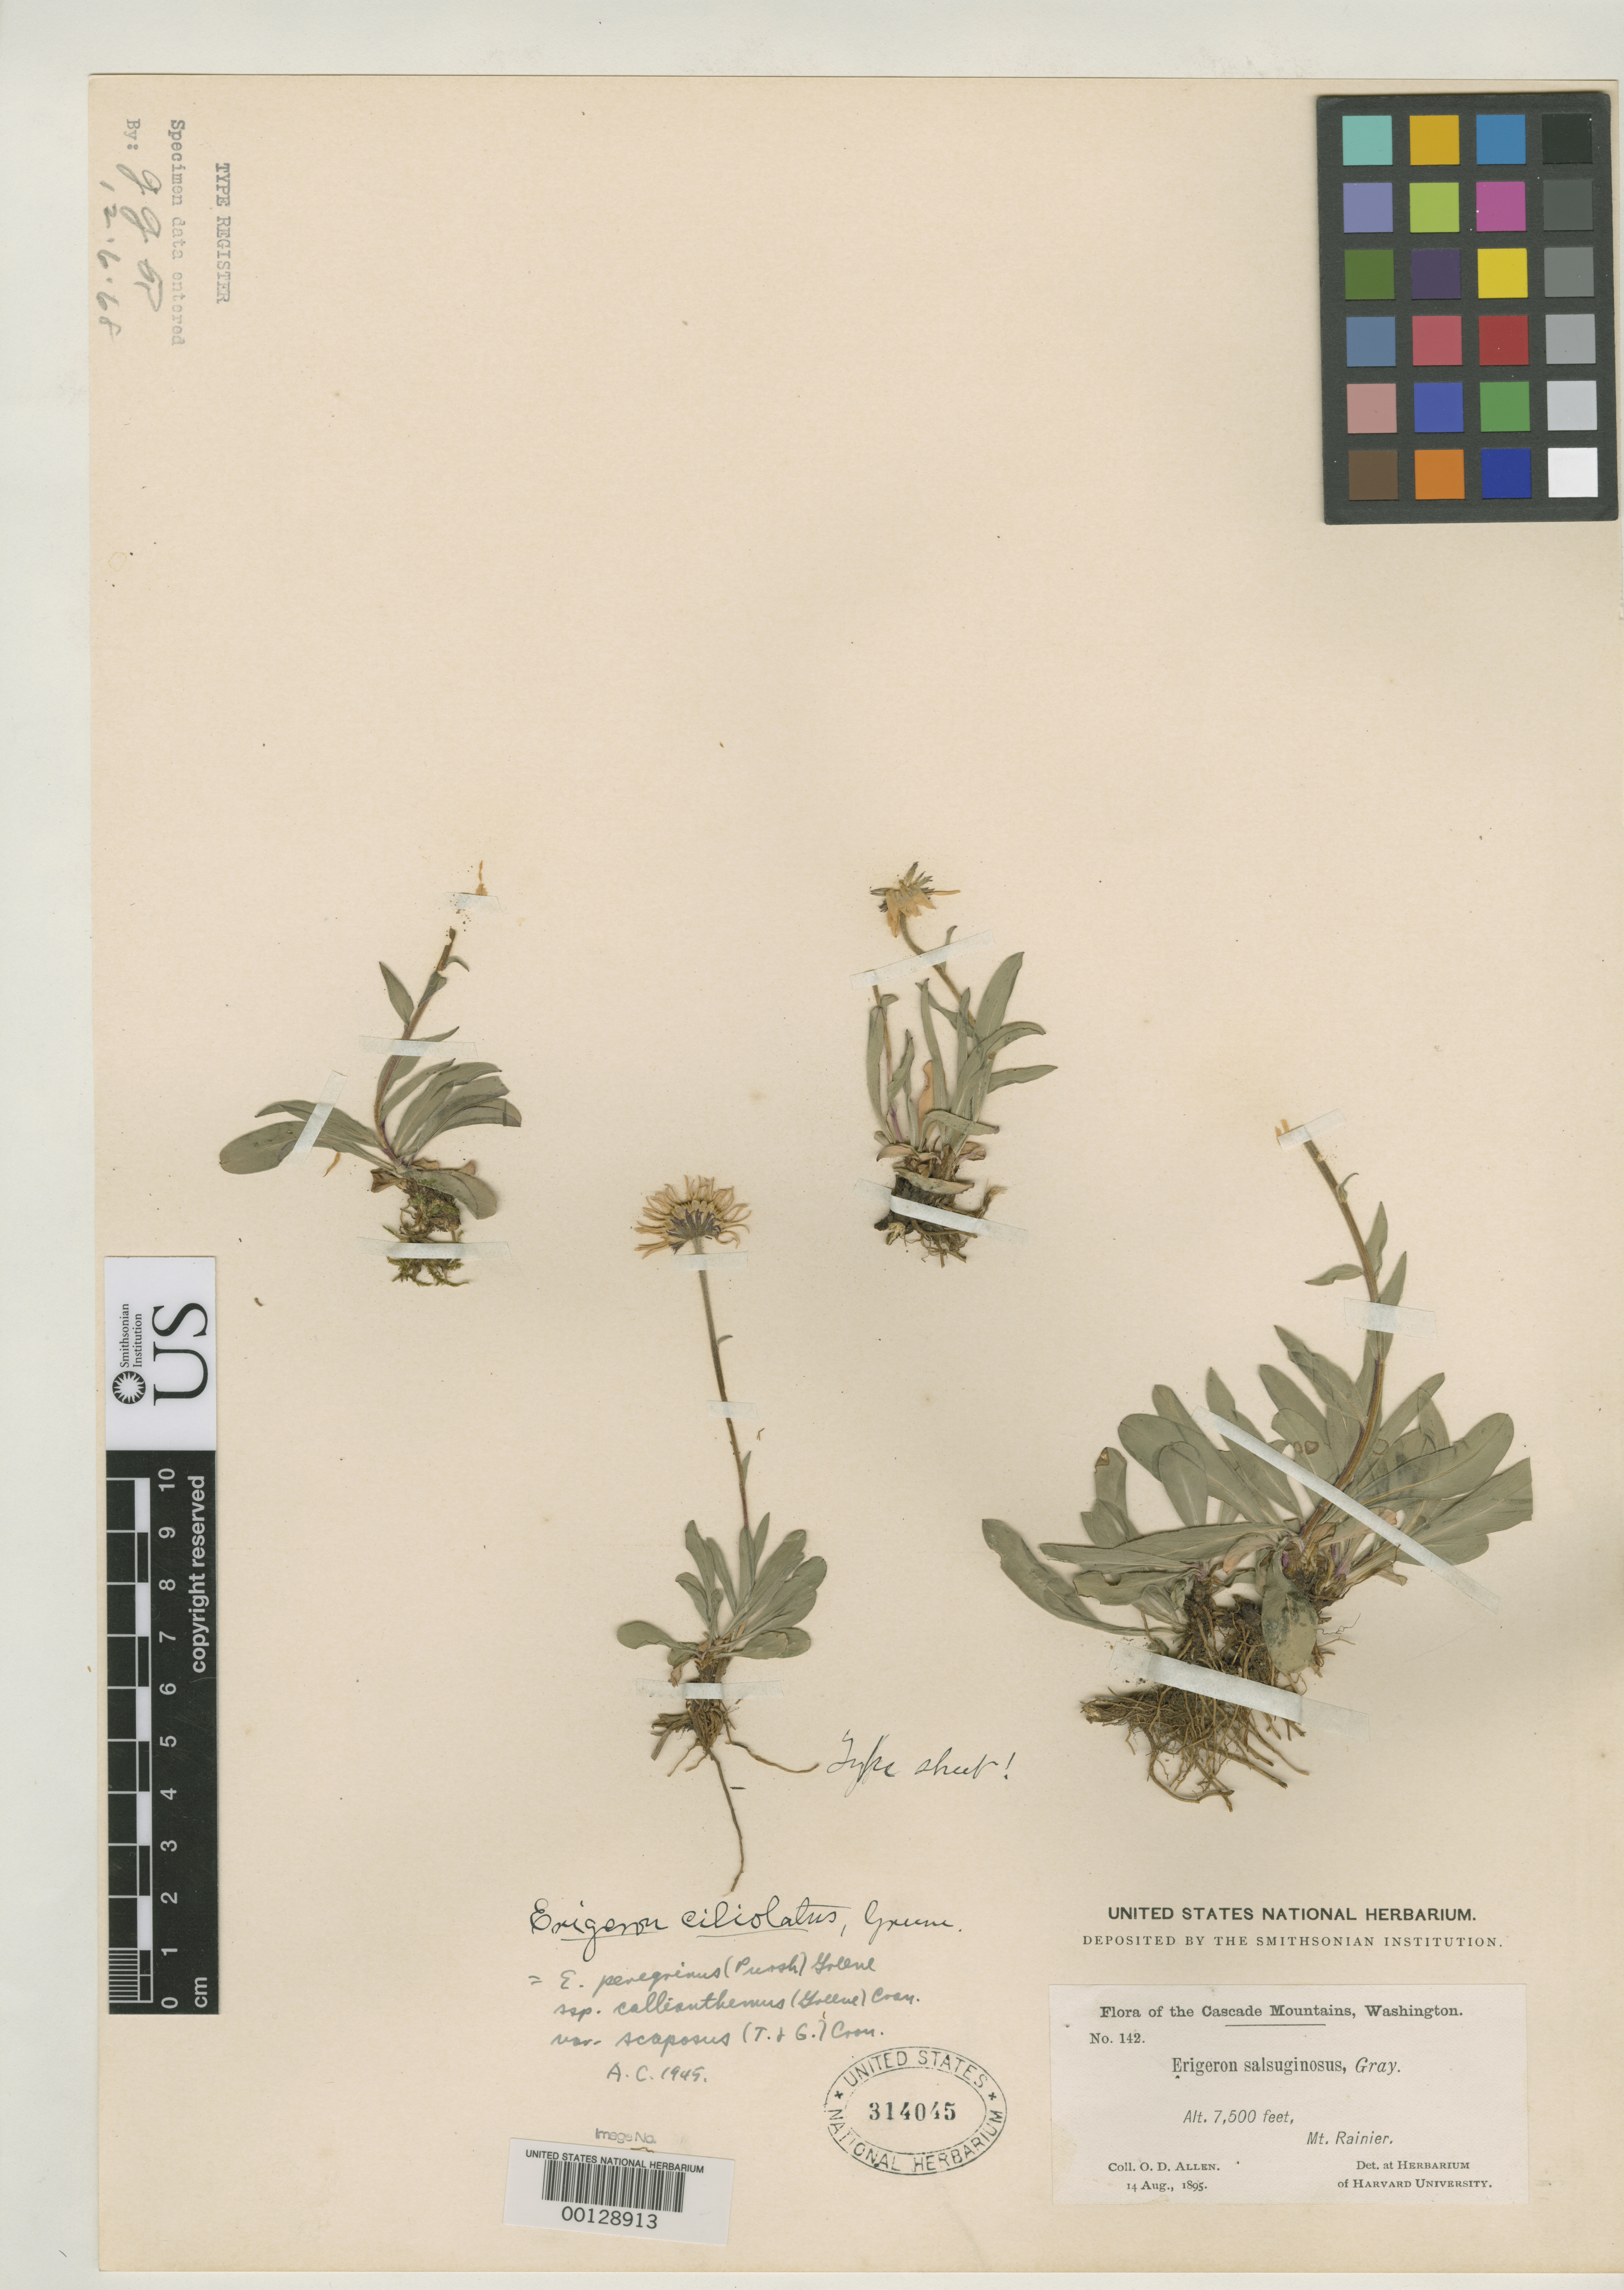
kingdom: Plantae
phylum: Tracheophyta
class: Magnoliopsida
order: Asterales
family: Asteraceae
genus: Erigeron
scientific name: Erigeron ciliolatus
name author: Greene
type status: Isotype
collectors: O. D. Allen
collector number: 142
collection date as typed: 14 Aug 1895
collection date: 1895-08-14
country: United States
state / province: Washington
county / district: Pierce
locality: Mt. Rainier.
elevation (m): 2286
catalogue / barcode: US 314045